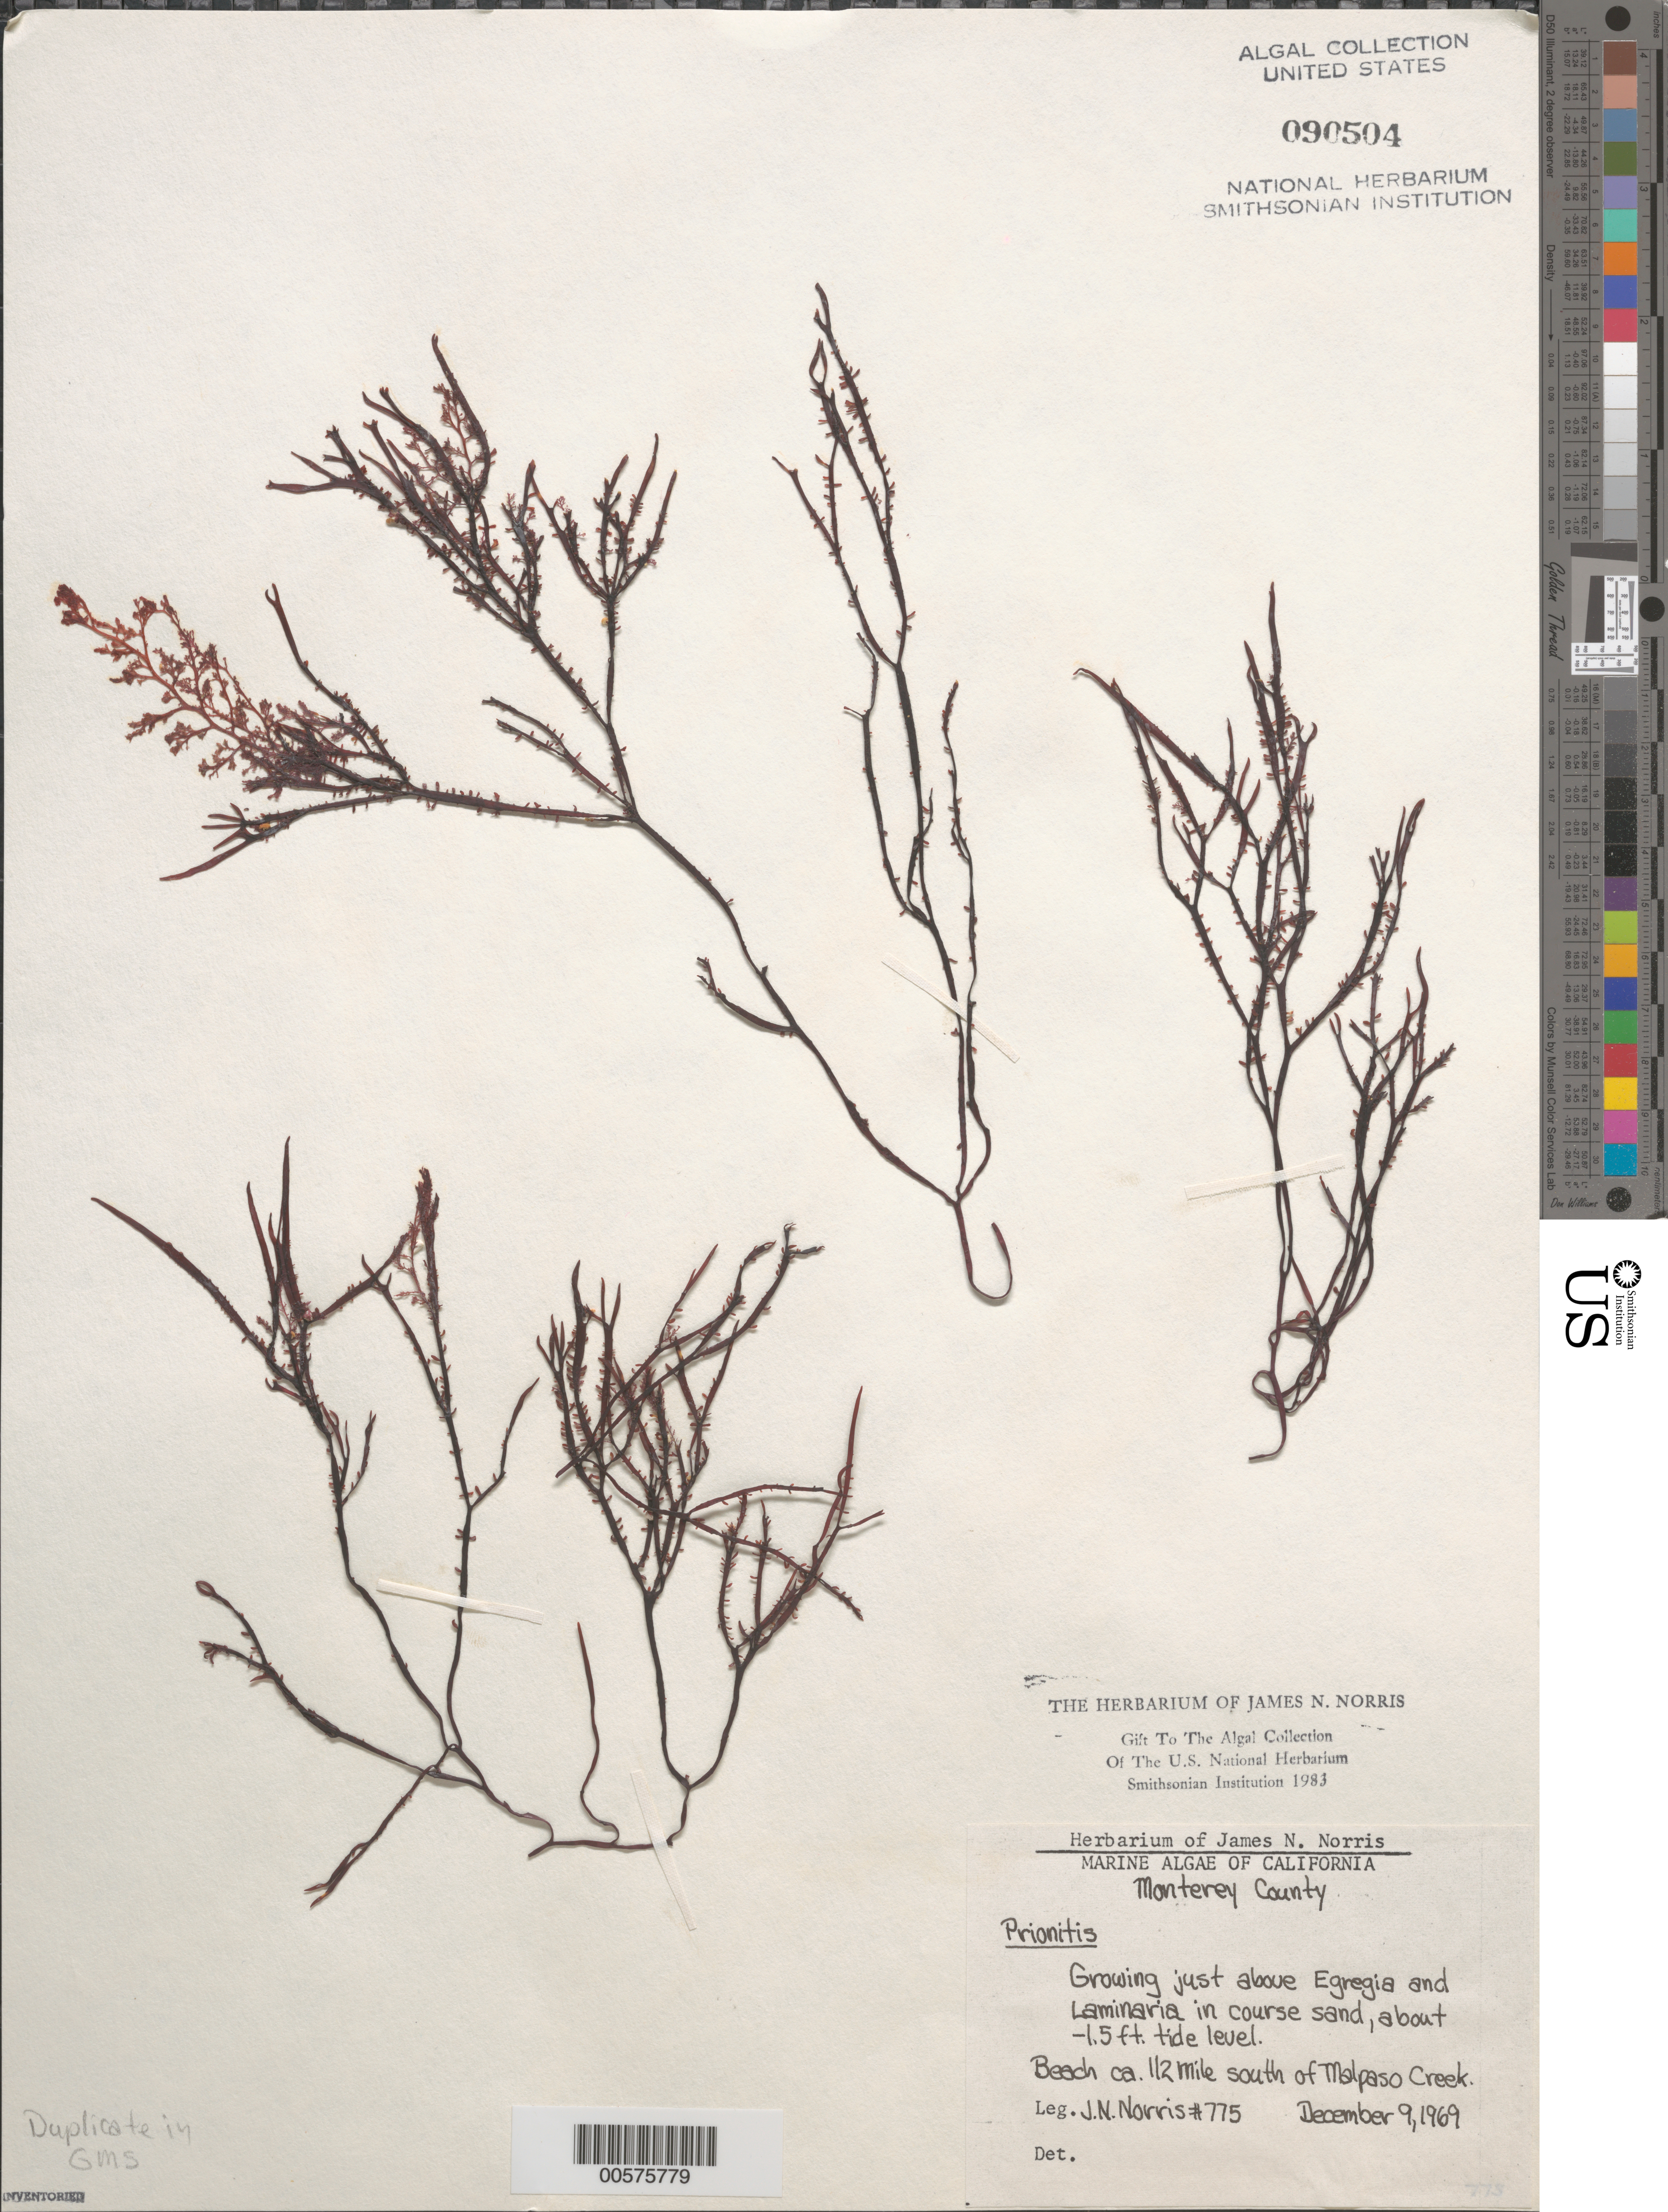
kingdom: Plantae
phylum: Rhodophyta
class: Florideophyceae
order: Cryptonemiales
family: Cryptonemiaceae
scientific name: Prionitis sp.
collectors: J. N. Norris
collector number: JN-775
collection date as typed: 09 Dec 1969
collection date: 1969-12-09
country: United States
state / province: California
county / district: Monterey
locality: Beach ca. 0.5 mile south of Malpaso Creek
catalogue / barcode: US 90504